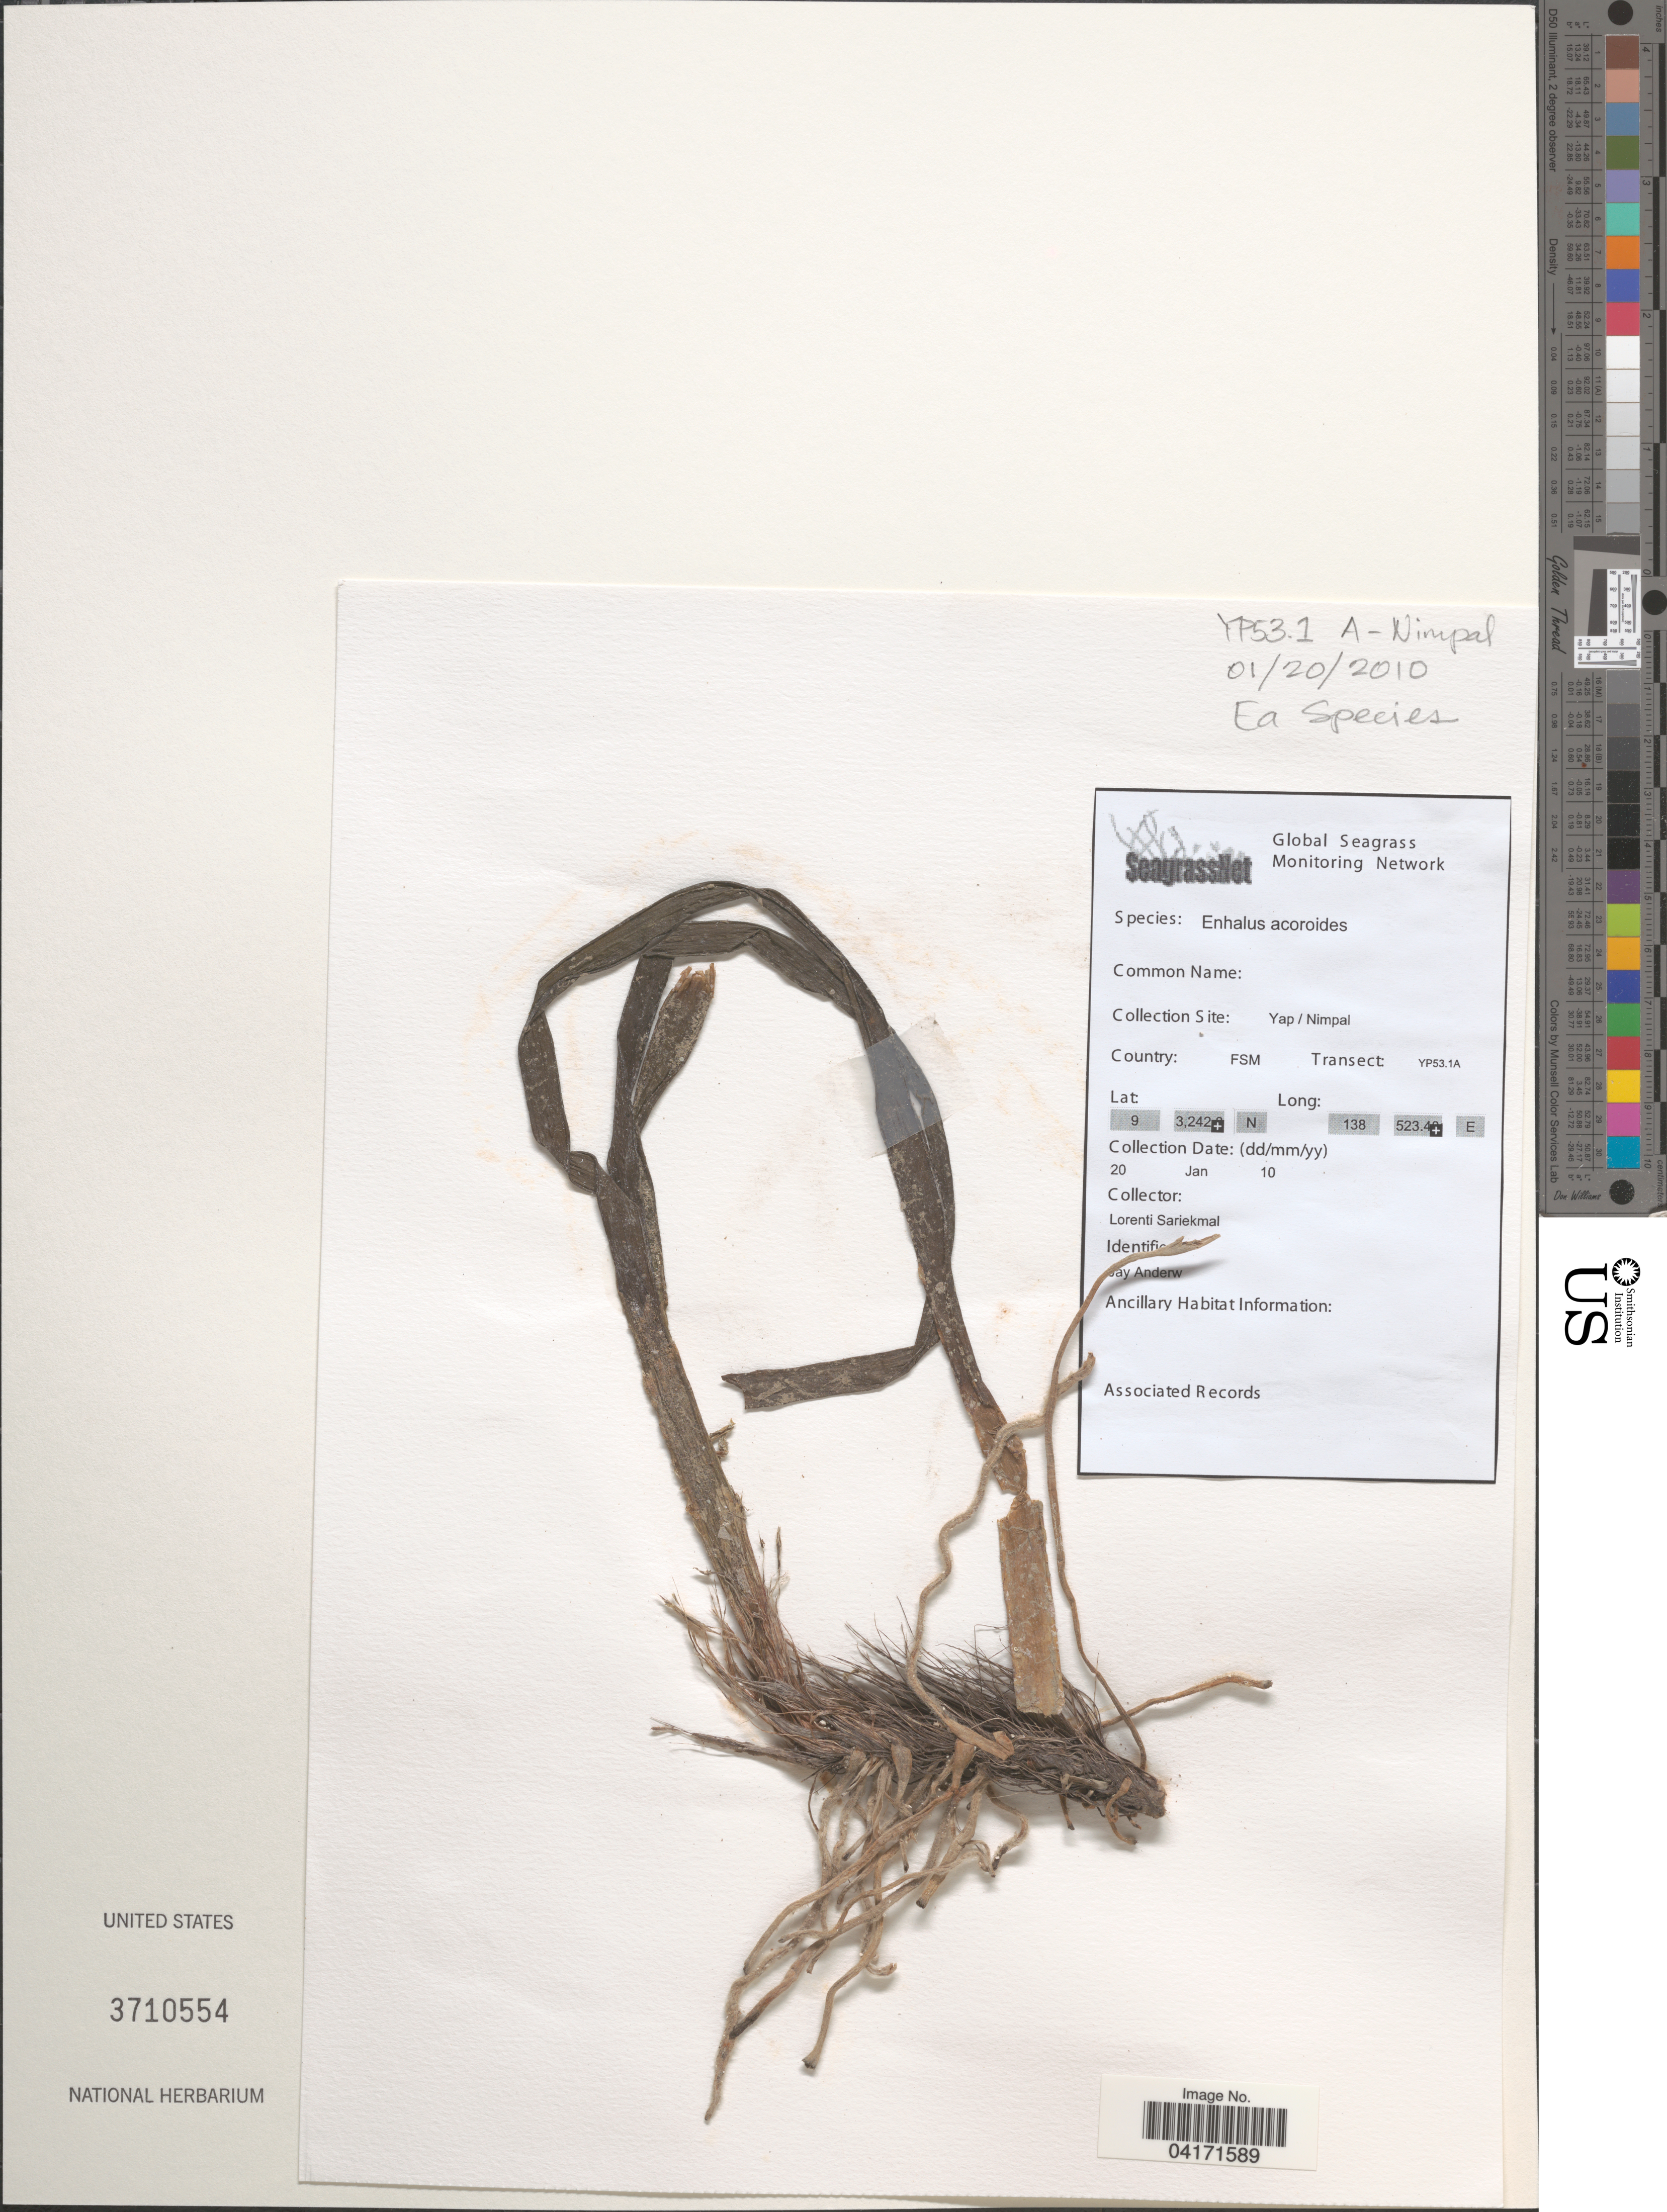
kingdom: Plantae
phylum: Tracheophyta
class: Liliopsida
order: Alismatales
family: Hydrocharitaceae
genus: Enhalus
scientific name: Enhalus acoroides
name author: (L. f.) Royle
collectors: L. Sariekmal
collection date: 2010-01-20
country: Micronesia, Federated States of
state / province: Yap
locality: Nimpal. FSM. Transect: YP53.1B.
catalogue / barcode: US 3710554